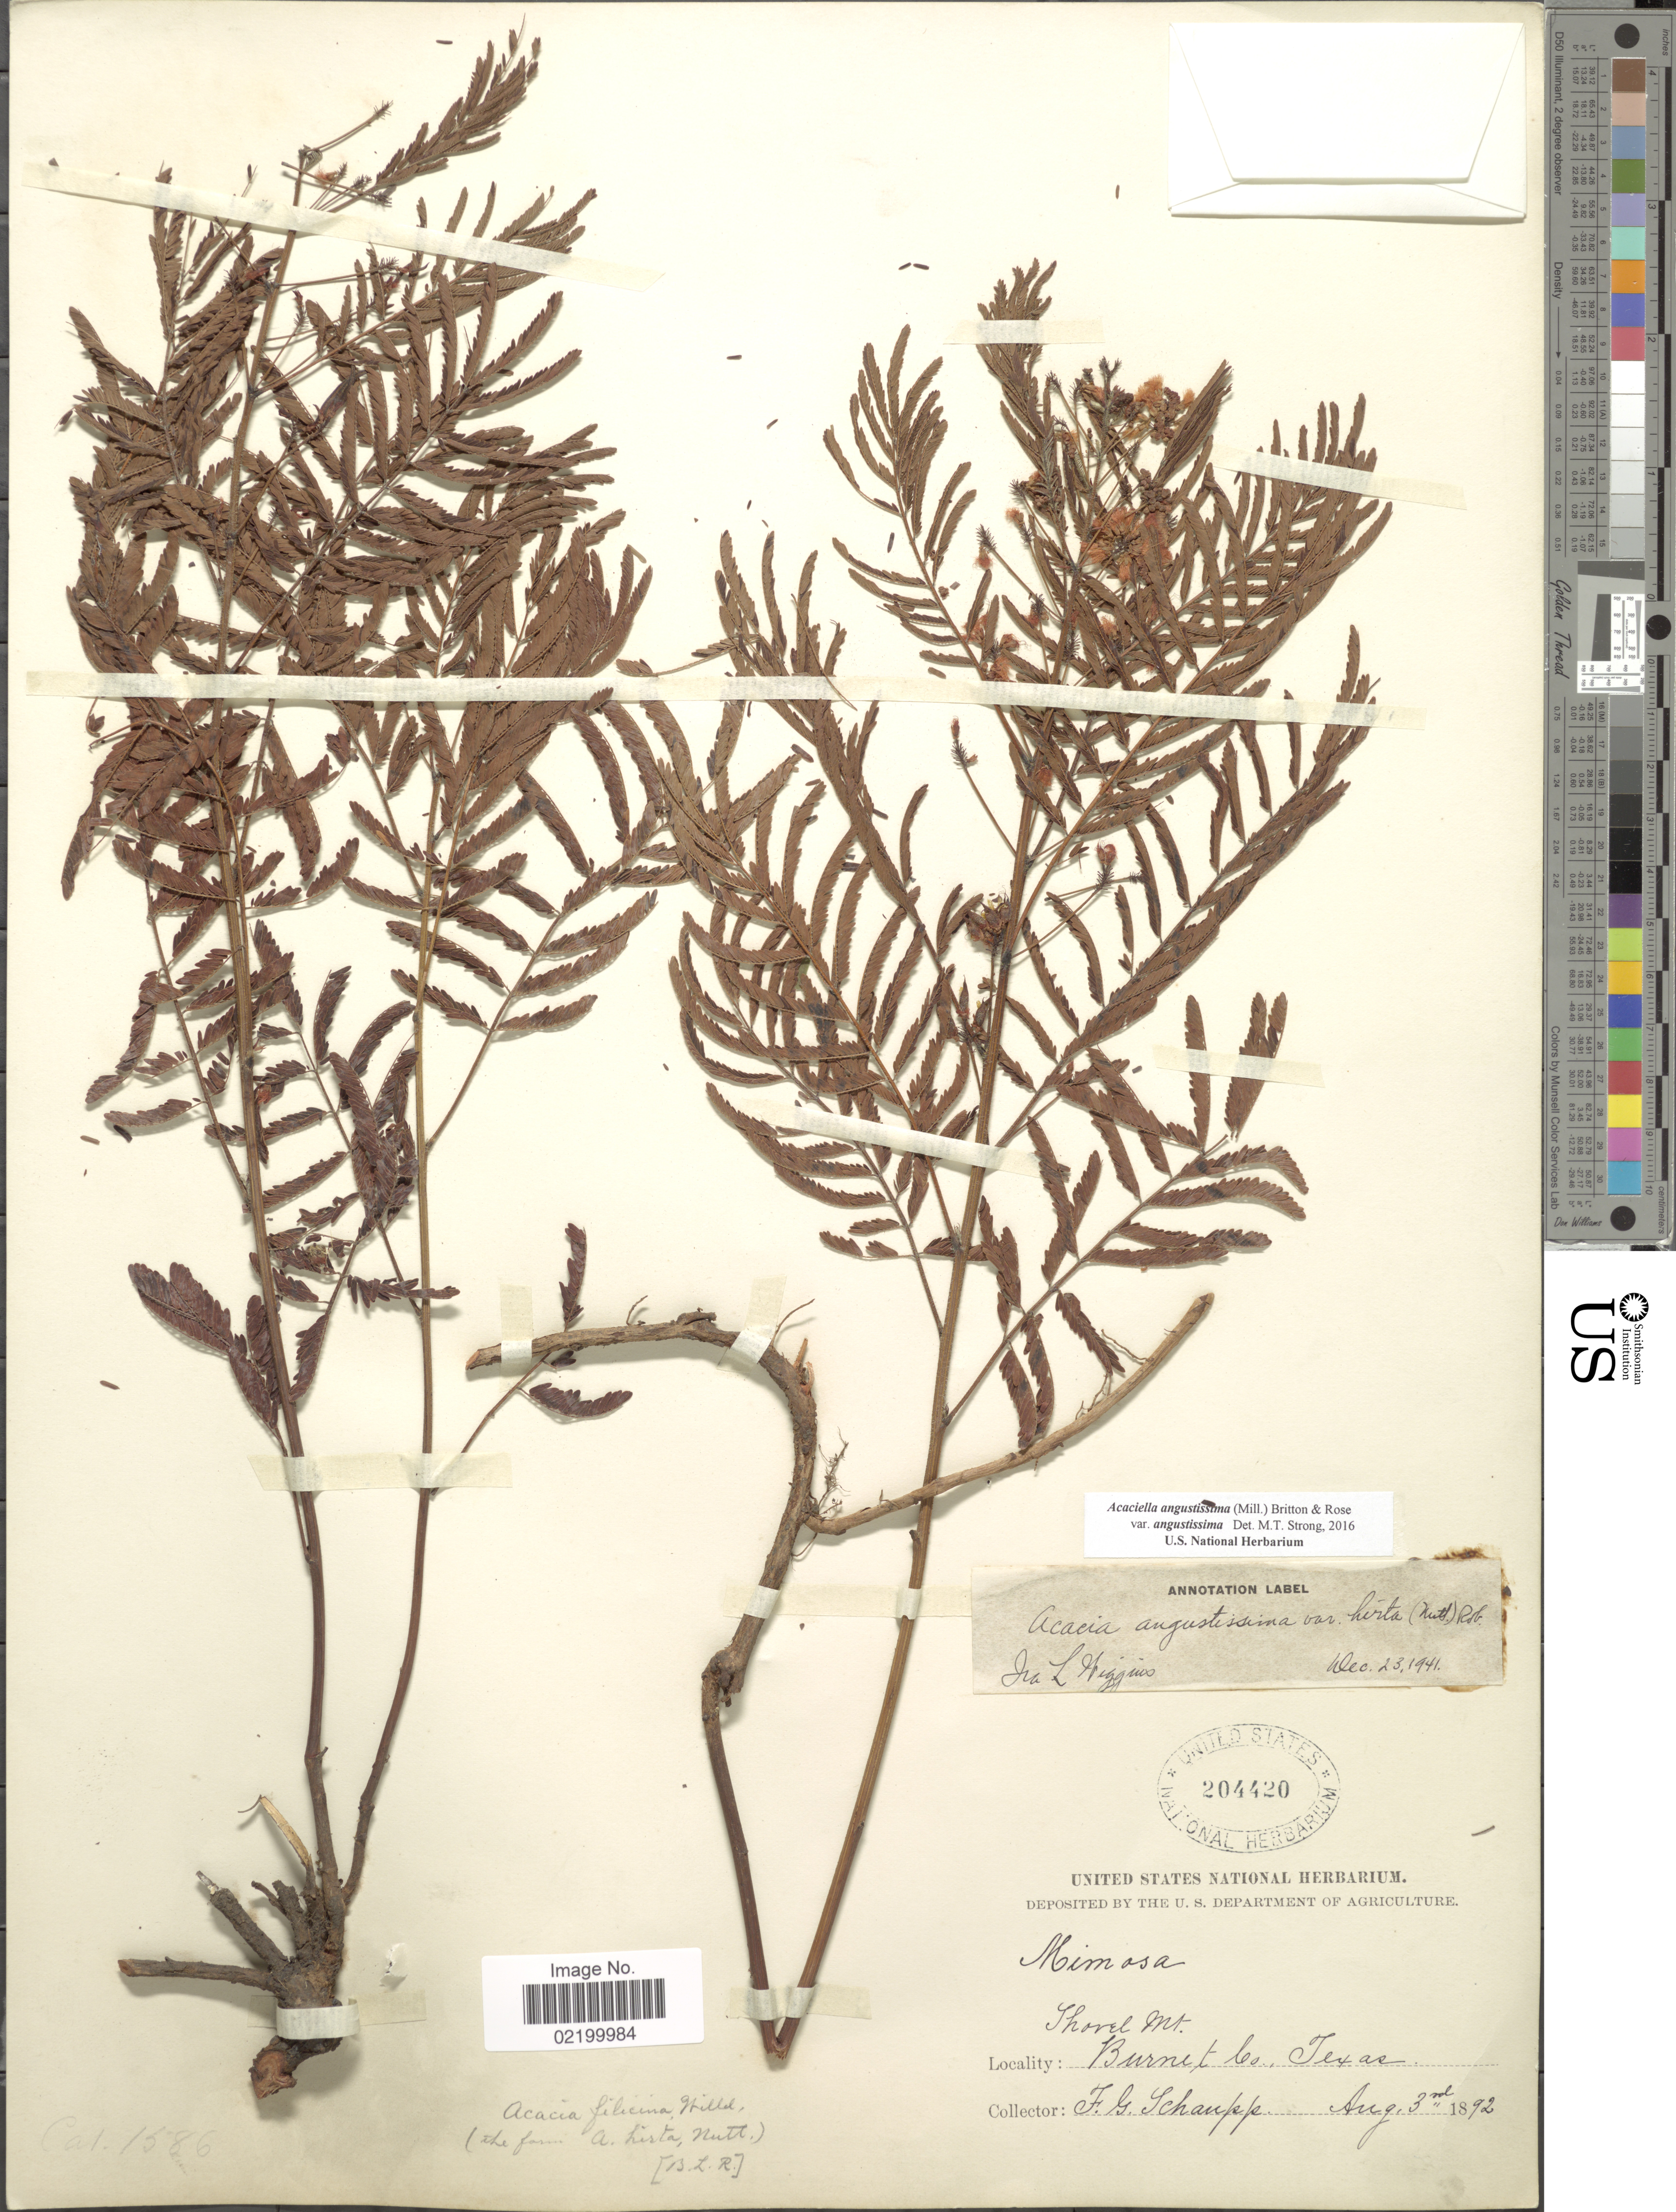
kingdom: Plantae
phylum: Tracheophyta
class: Magnoliopsida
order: Fabales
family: Fabaceae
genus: Acaciella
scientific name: Acaciella angustissima var. angustissima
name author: (Mill.) Britton & Rose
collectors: F. Schaupp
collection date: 1892-08-03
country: United States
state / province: Texas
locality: Shovel Mt., Burnet Co.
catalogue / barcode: US 204420